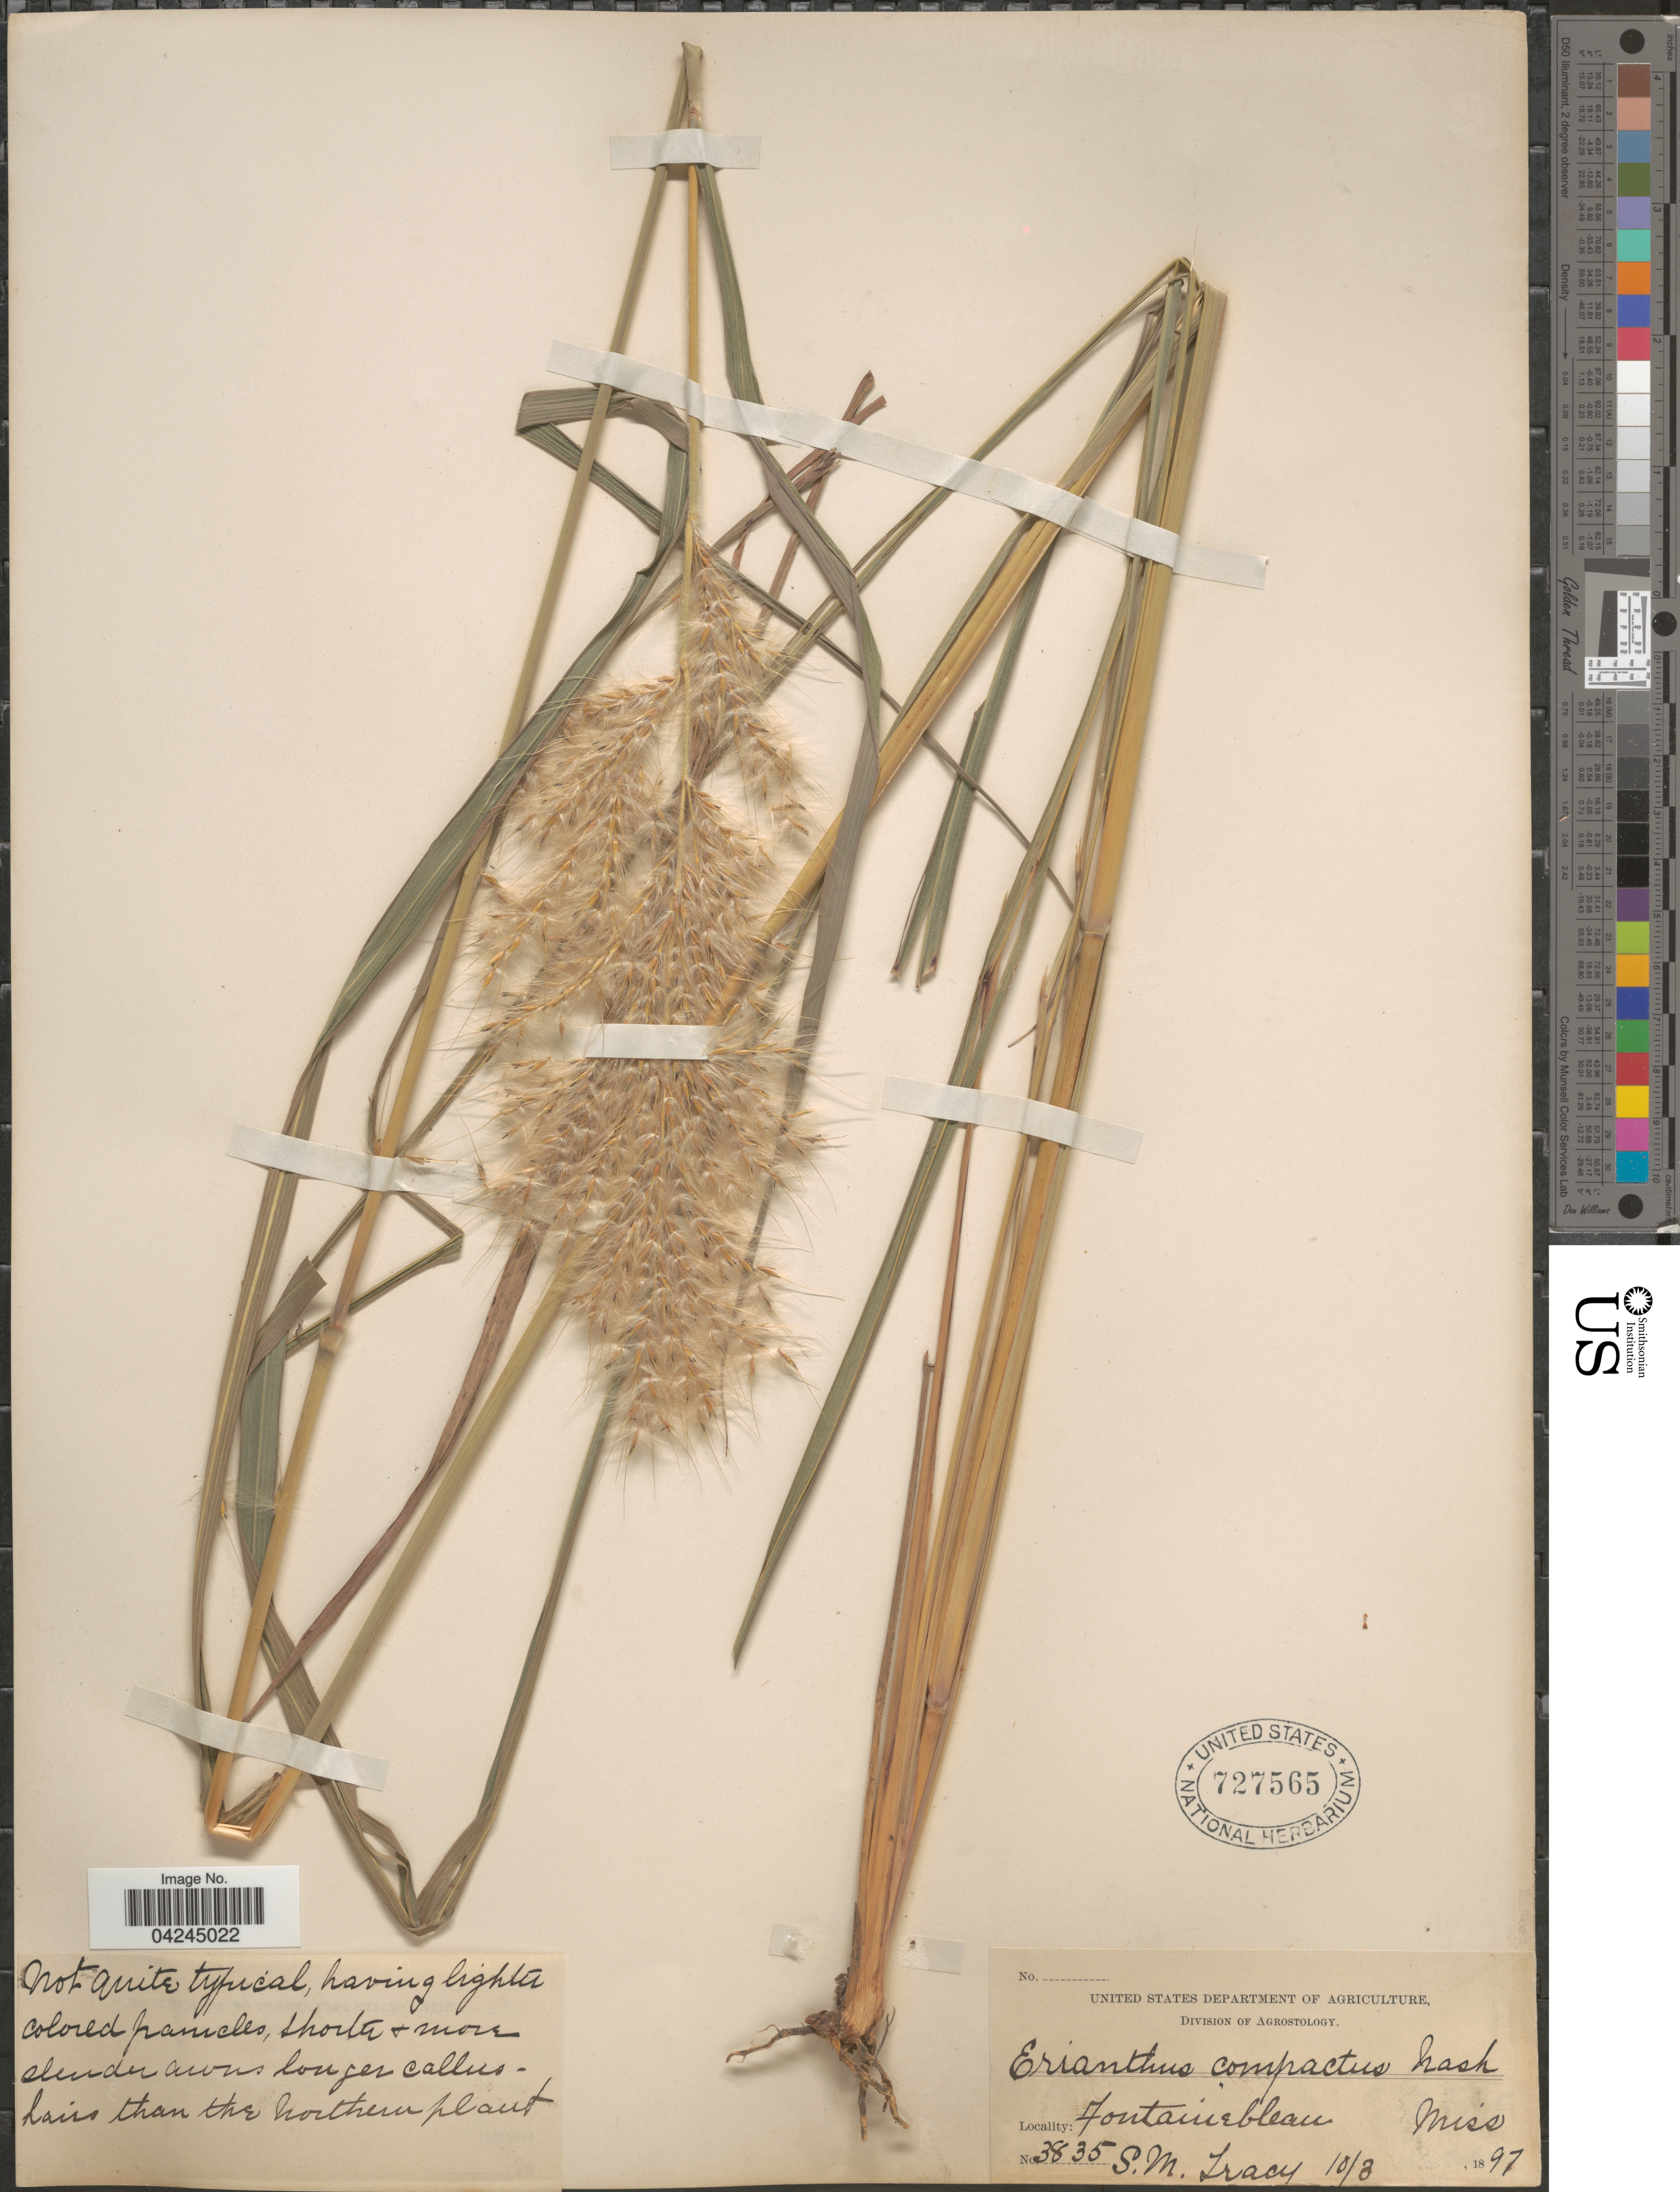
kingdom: Plantae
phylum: Tracheophyta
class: Liliopsida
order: Poales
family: Poaceae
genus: Erianthus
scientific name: Erianthus giganteus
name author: (Walter) P. Beauv.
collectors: S. M. Tracy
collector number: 3835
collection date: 1897-10-03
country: United States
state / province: Mississippi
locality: Fontainebleau.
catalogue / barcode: US 727565